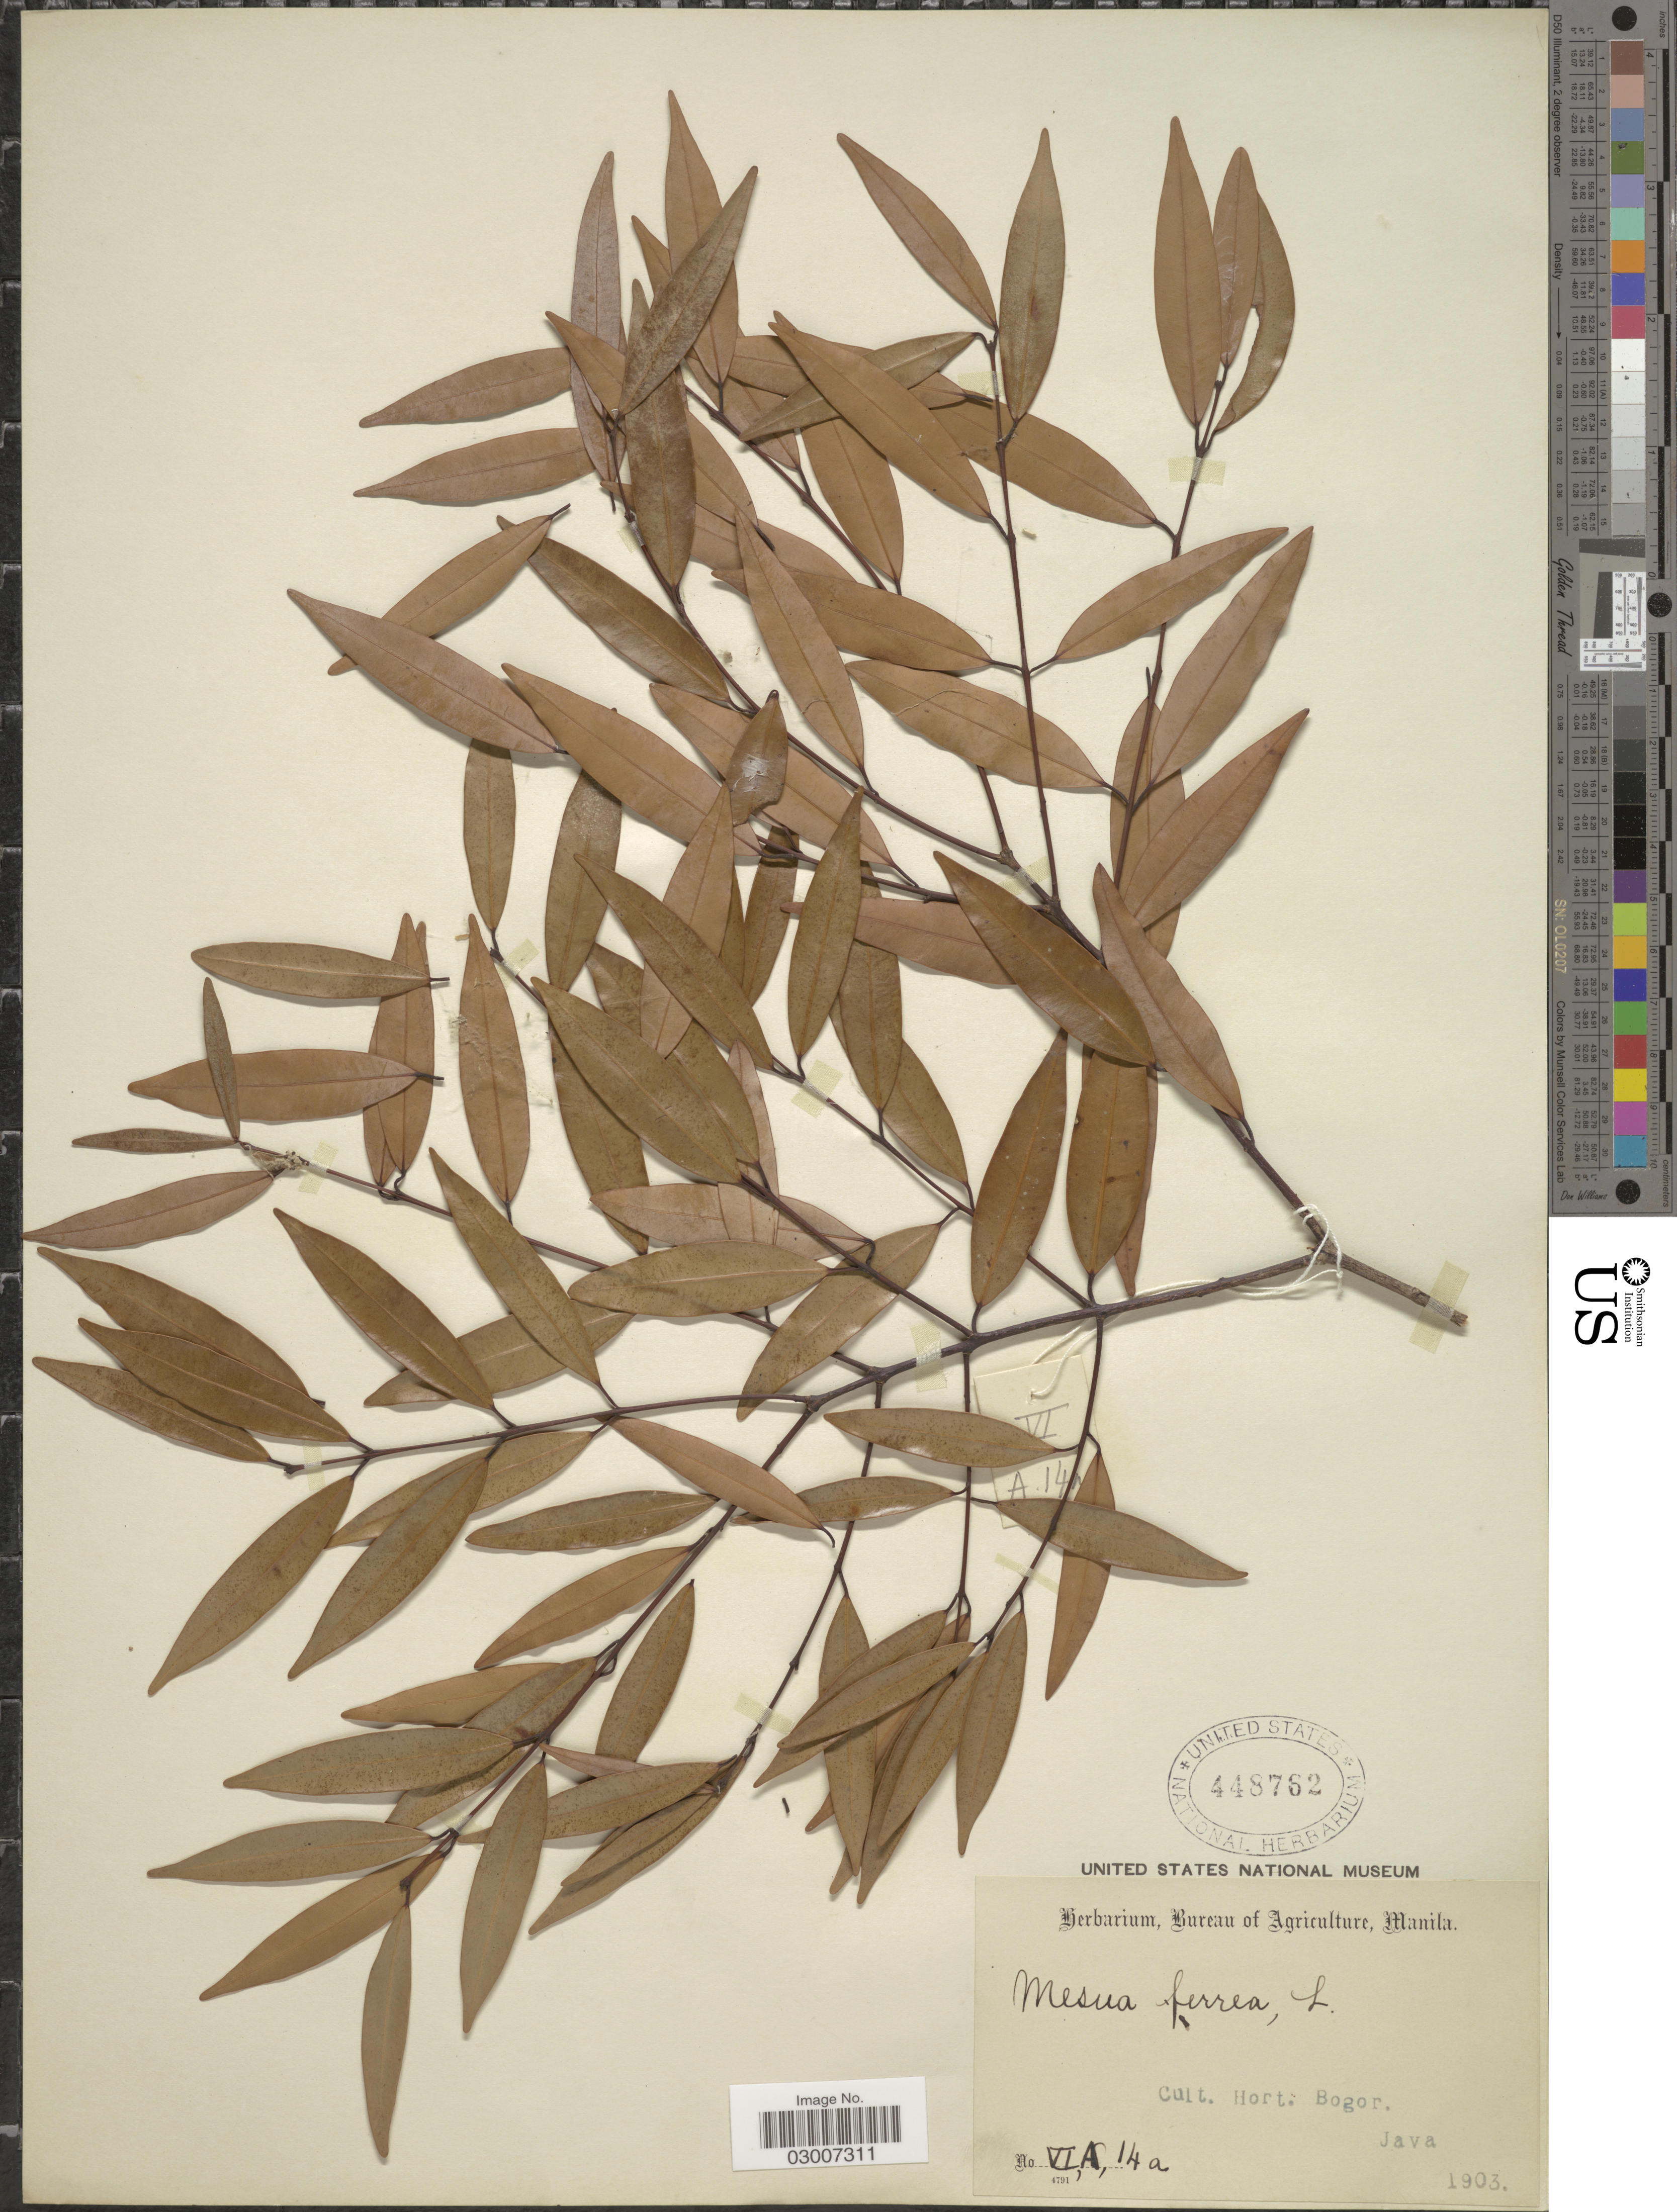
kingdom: Plantae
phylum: Tracheophyta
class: Magnoliopsida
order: Malpighiales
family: Calophyllaceae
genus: Mesua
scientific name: Mesua hexapetala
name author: Hook. f.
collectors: ex Herb. Bur. Agric. Manila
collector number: VIA14a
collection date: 1903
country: Indonesia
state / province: Java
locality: Cult. Hort. Bogor. Java.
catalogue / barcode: US 448762